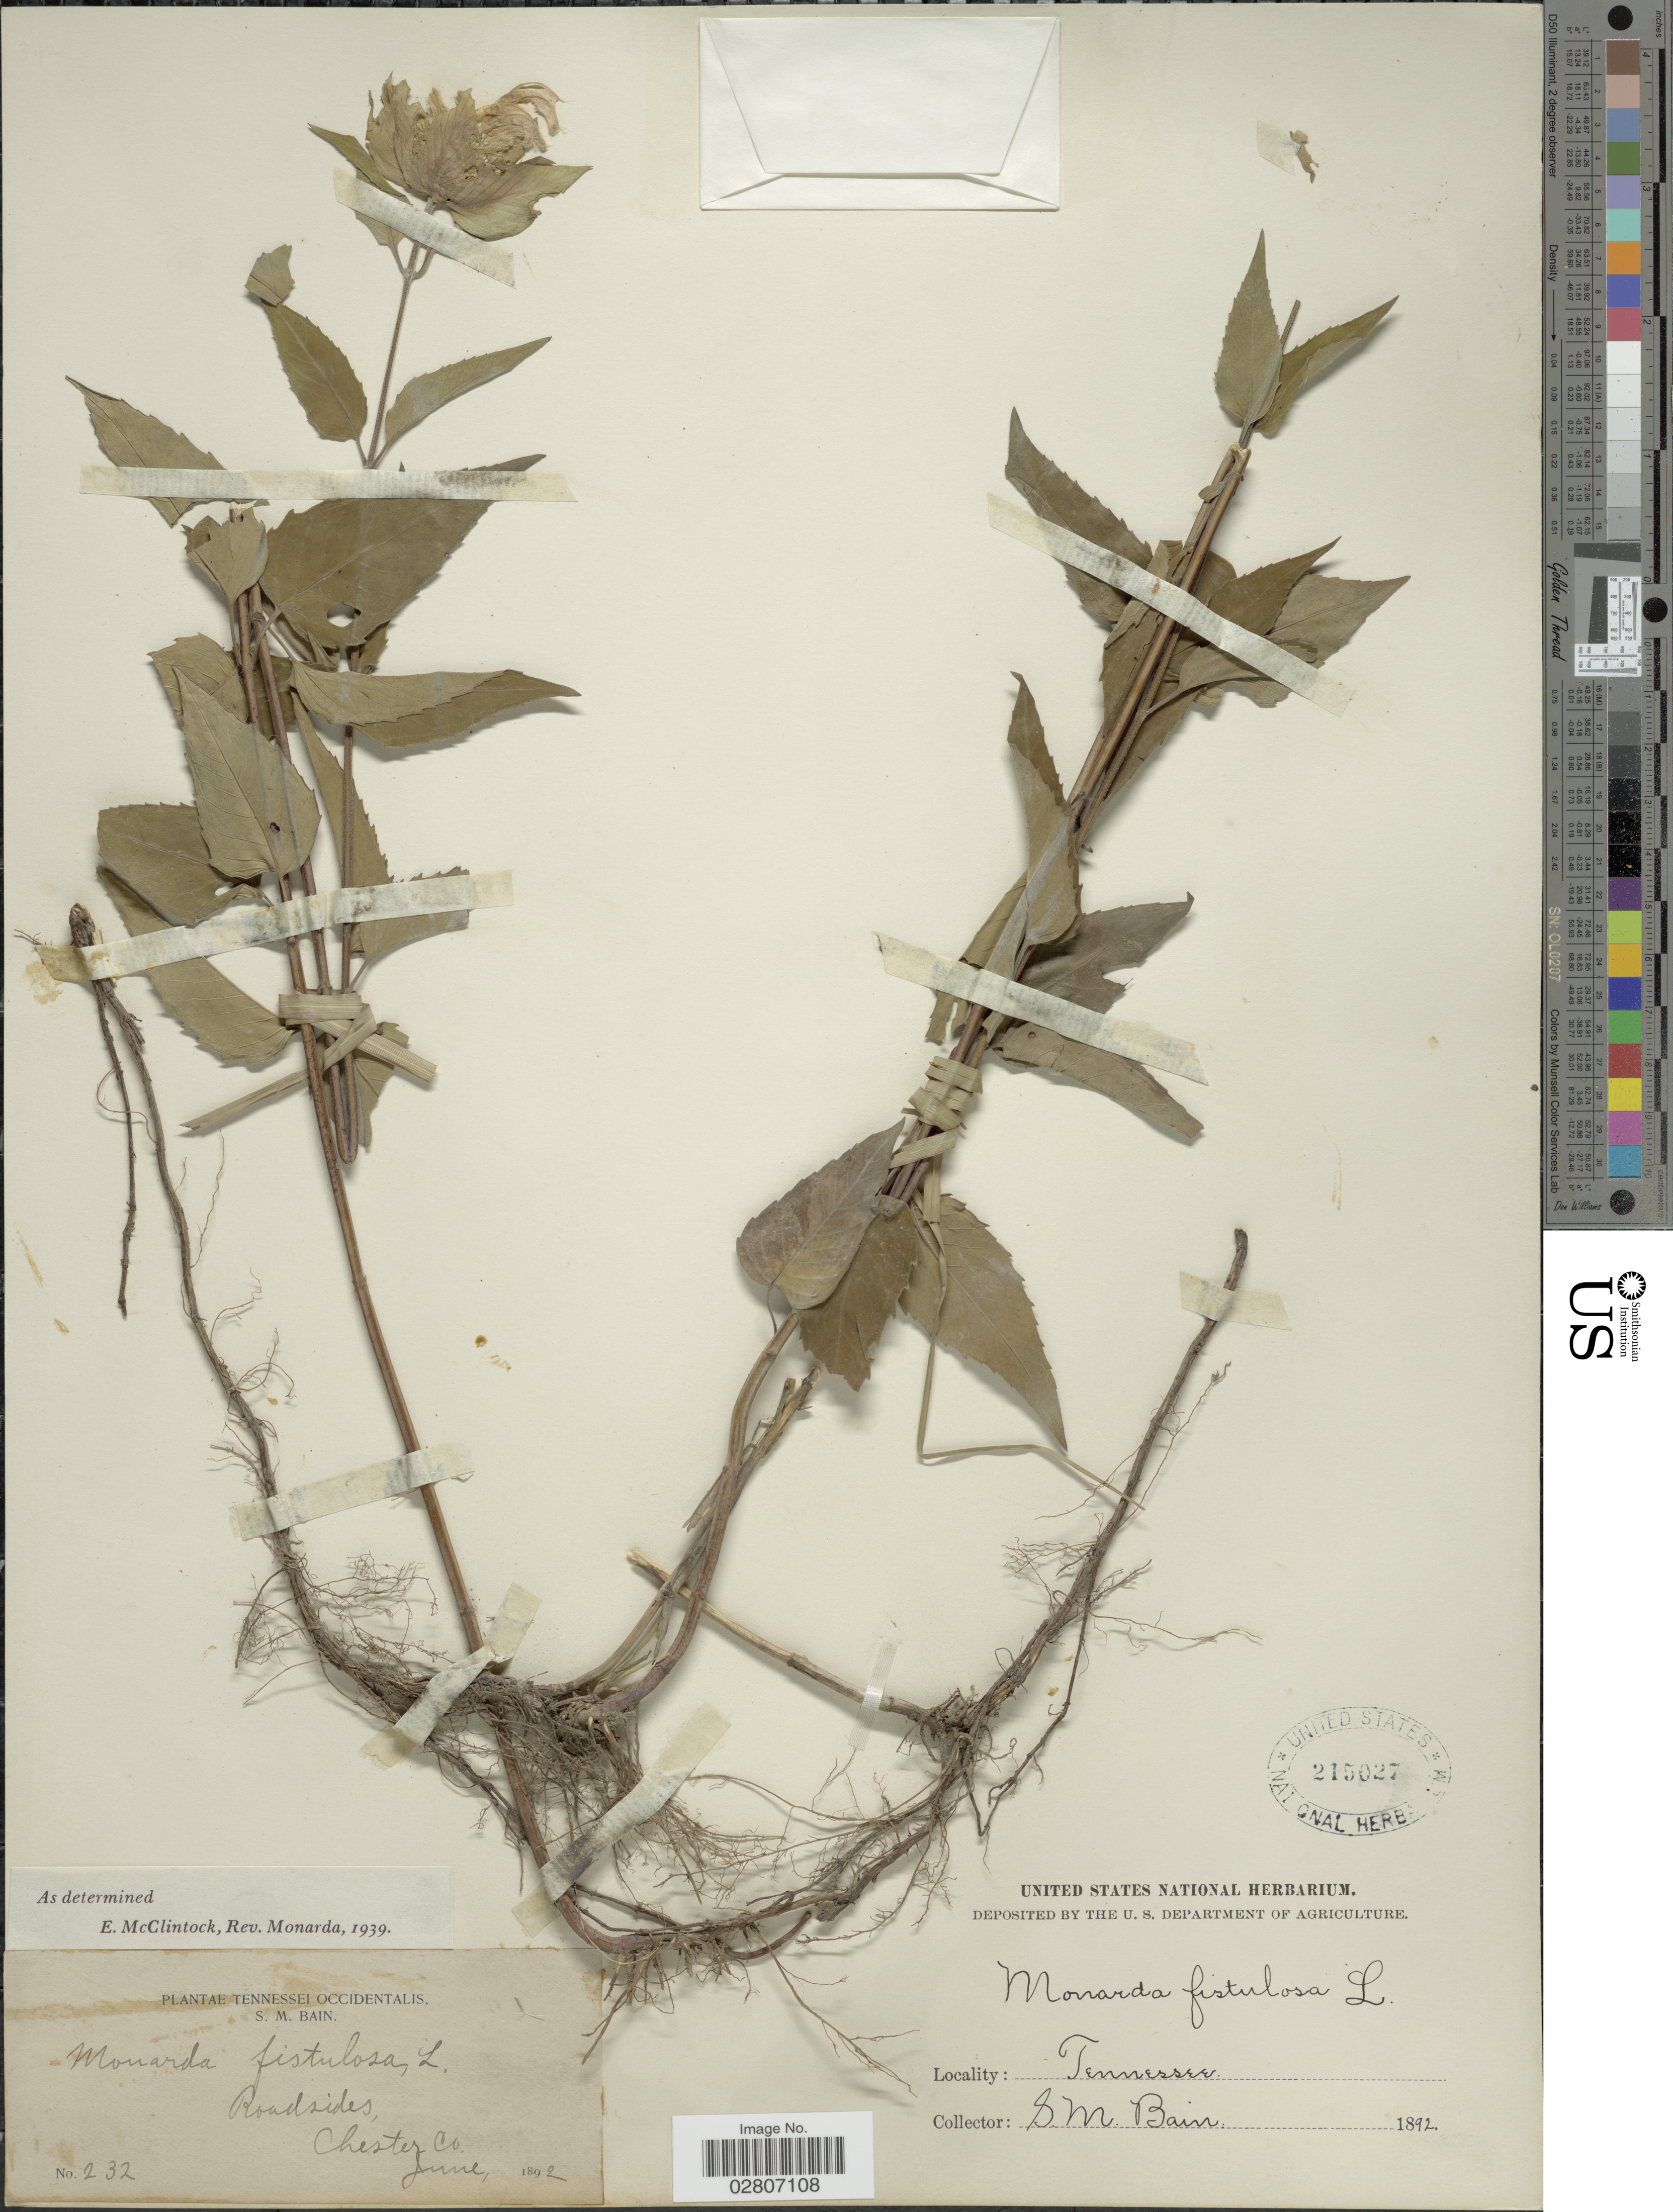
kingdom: Plantae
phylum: Tracheophyta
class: Magnoliopsida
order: Lamiales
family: Lamiaceae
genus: Monarda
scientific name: Monarda fistulosa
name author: L.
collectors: S. M. Bain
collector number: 232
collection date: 1892-06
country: United States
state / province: Tennessee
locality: Tennessei Occidentalis, Roadsides, Chester Co.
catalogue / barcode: US 215027